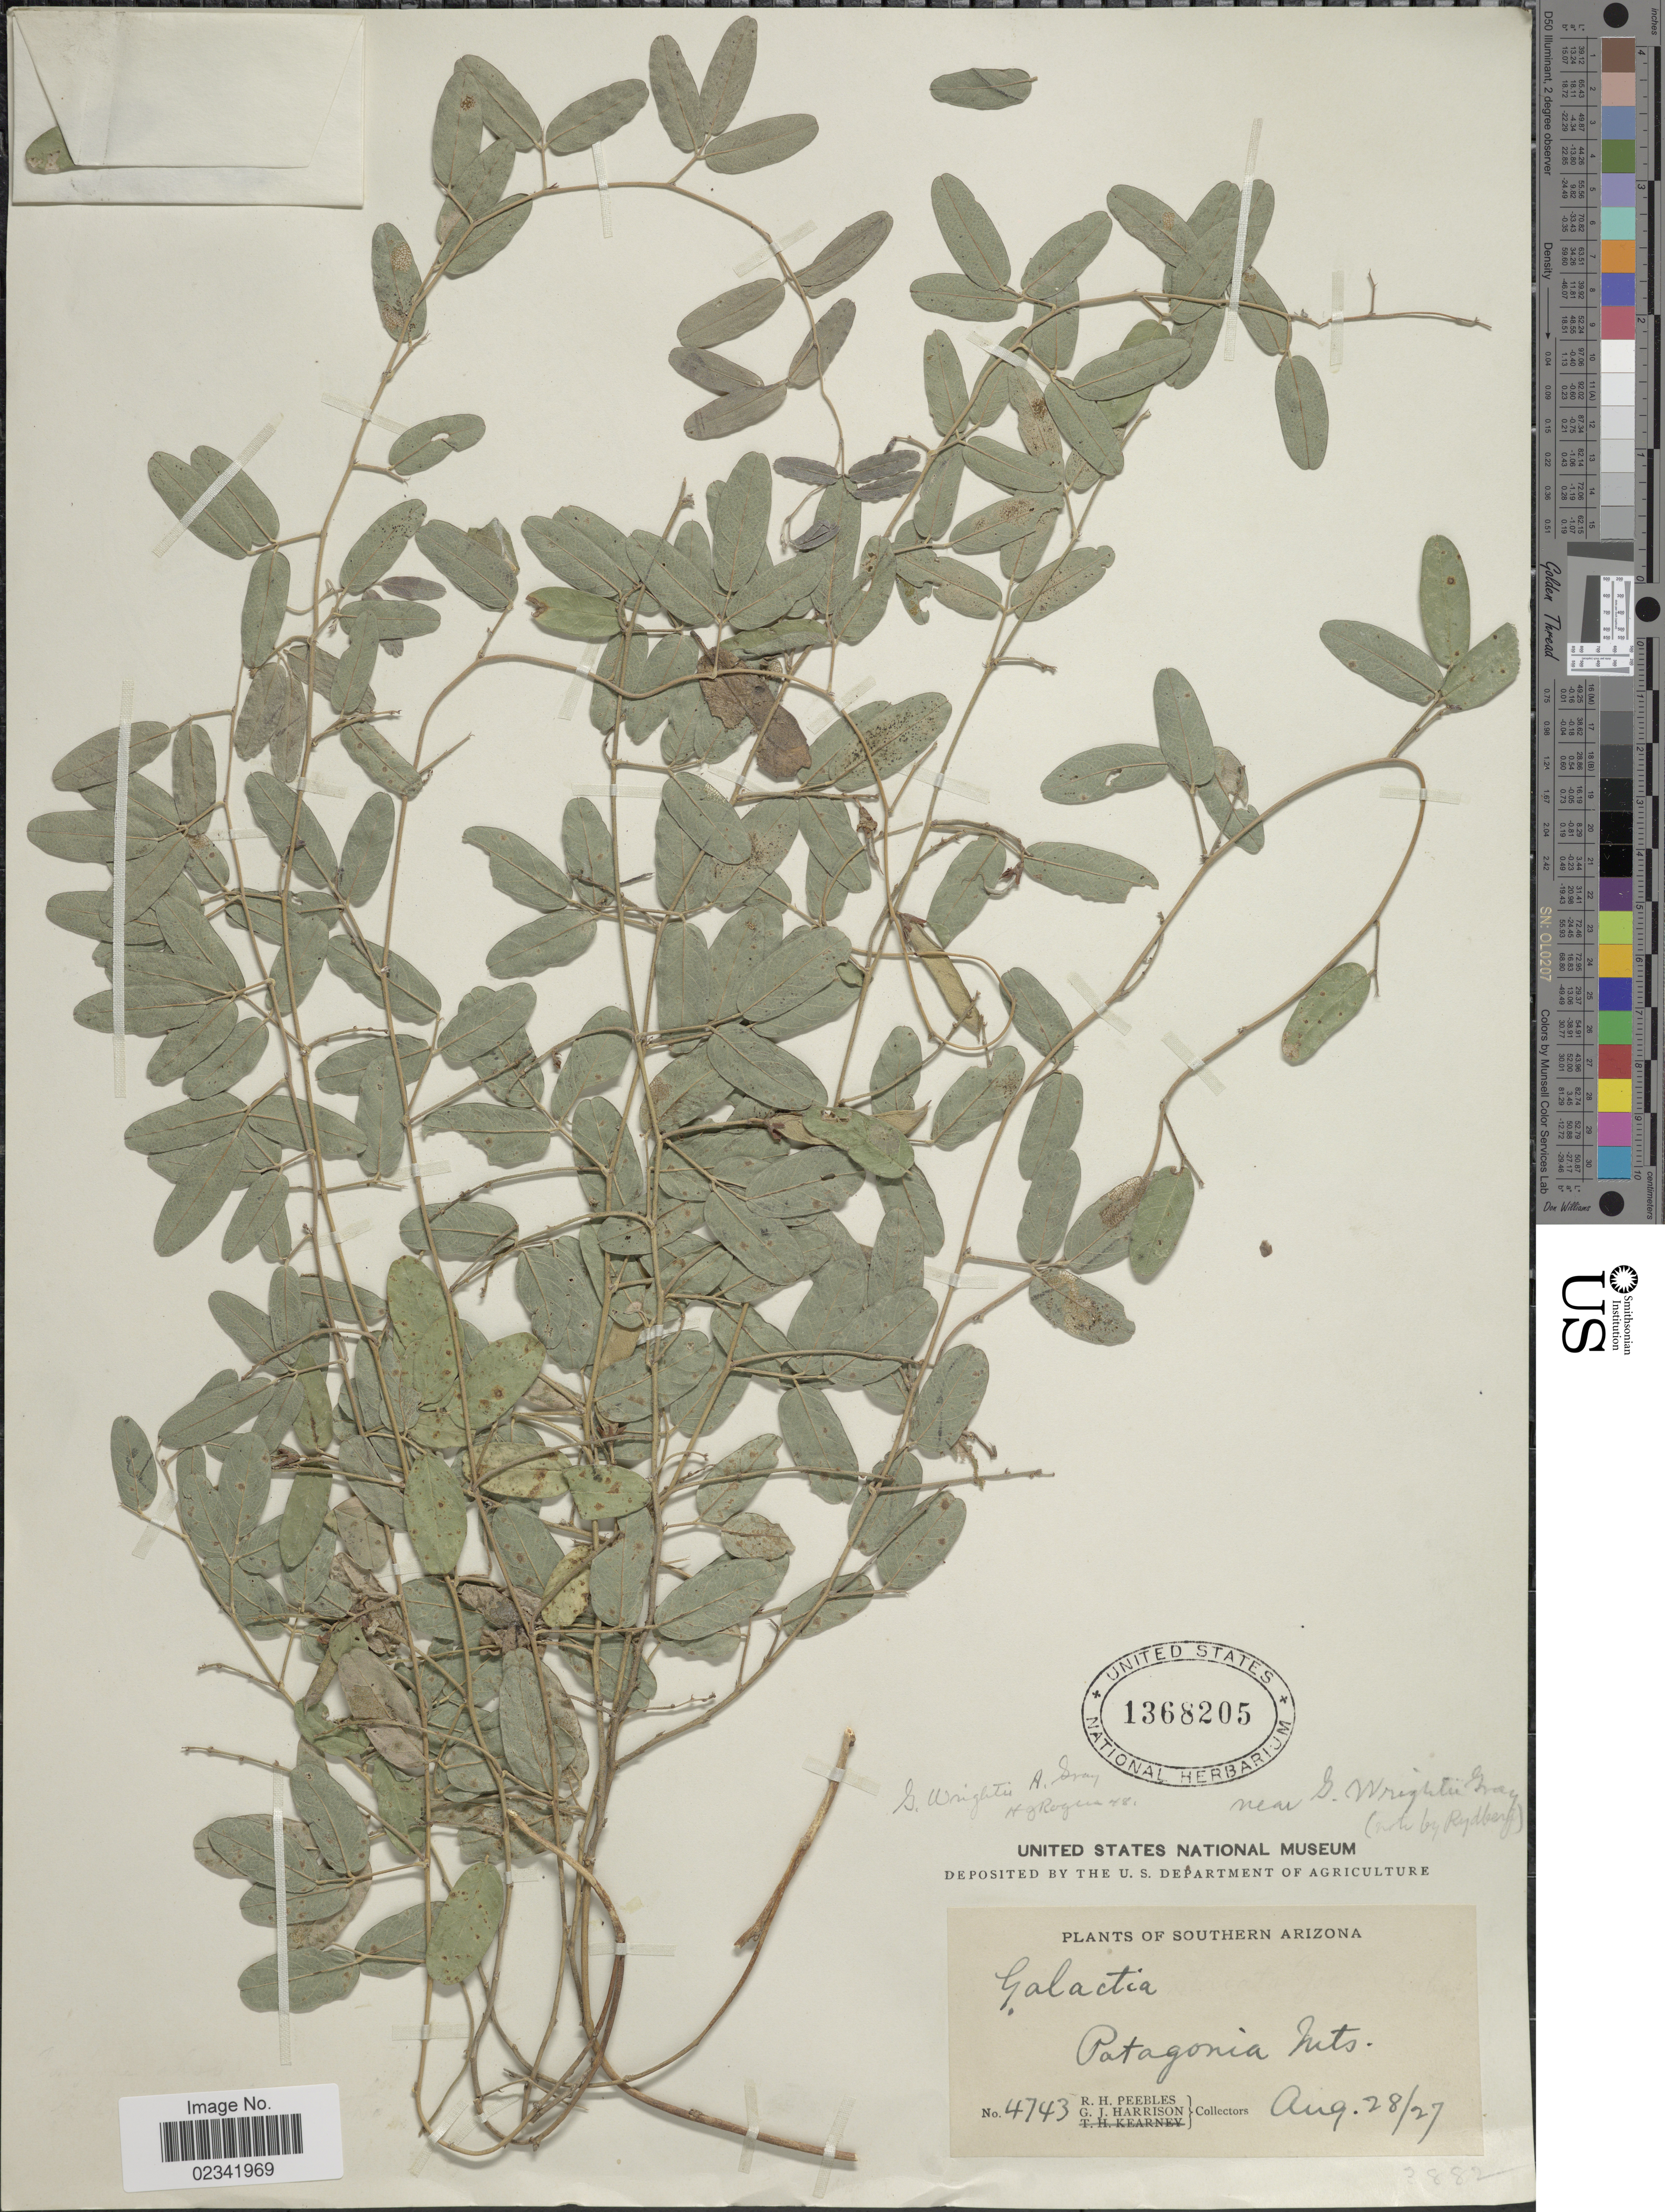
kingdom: Plantae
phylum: Tracheophyta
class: Magnoliopsida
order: Fabales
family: Fabaceae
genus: Galactia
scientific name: Galactia wrightii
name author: A. Gray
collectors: R. H. Peebles & G. J. Harrison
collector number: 4743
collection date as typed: Transcribed d/m/y: 28/8/27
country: United States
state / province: Arizona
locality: Southern Arizona, Patagonia Mts.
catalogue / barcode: US 1368205